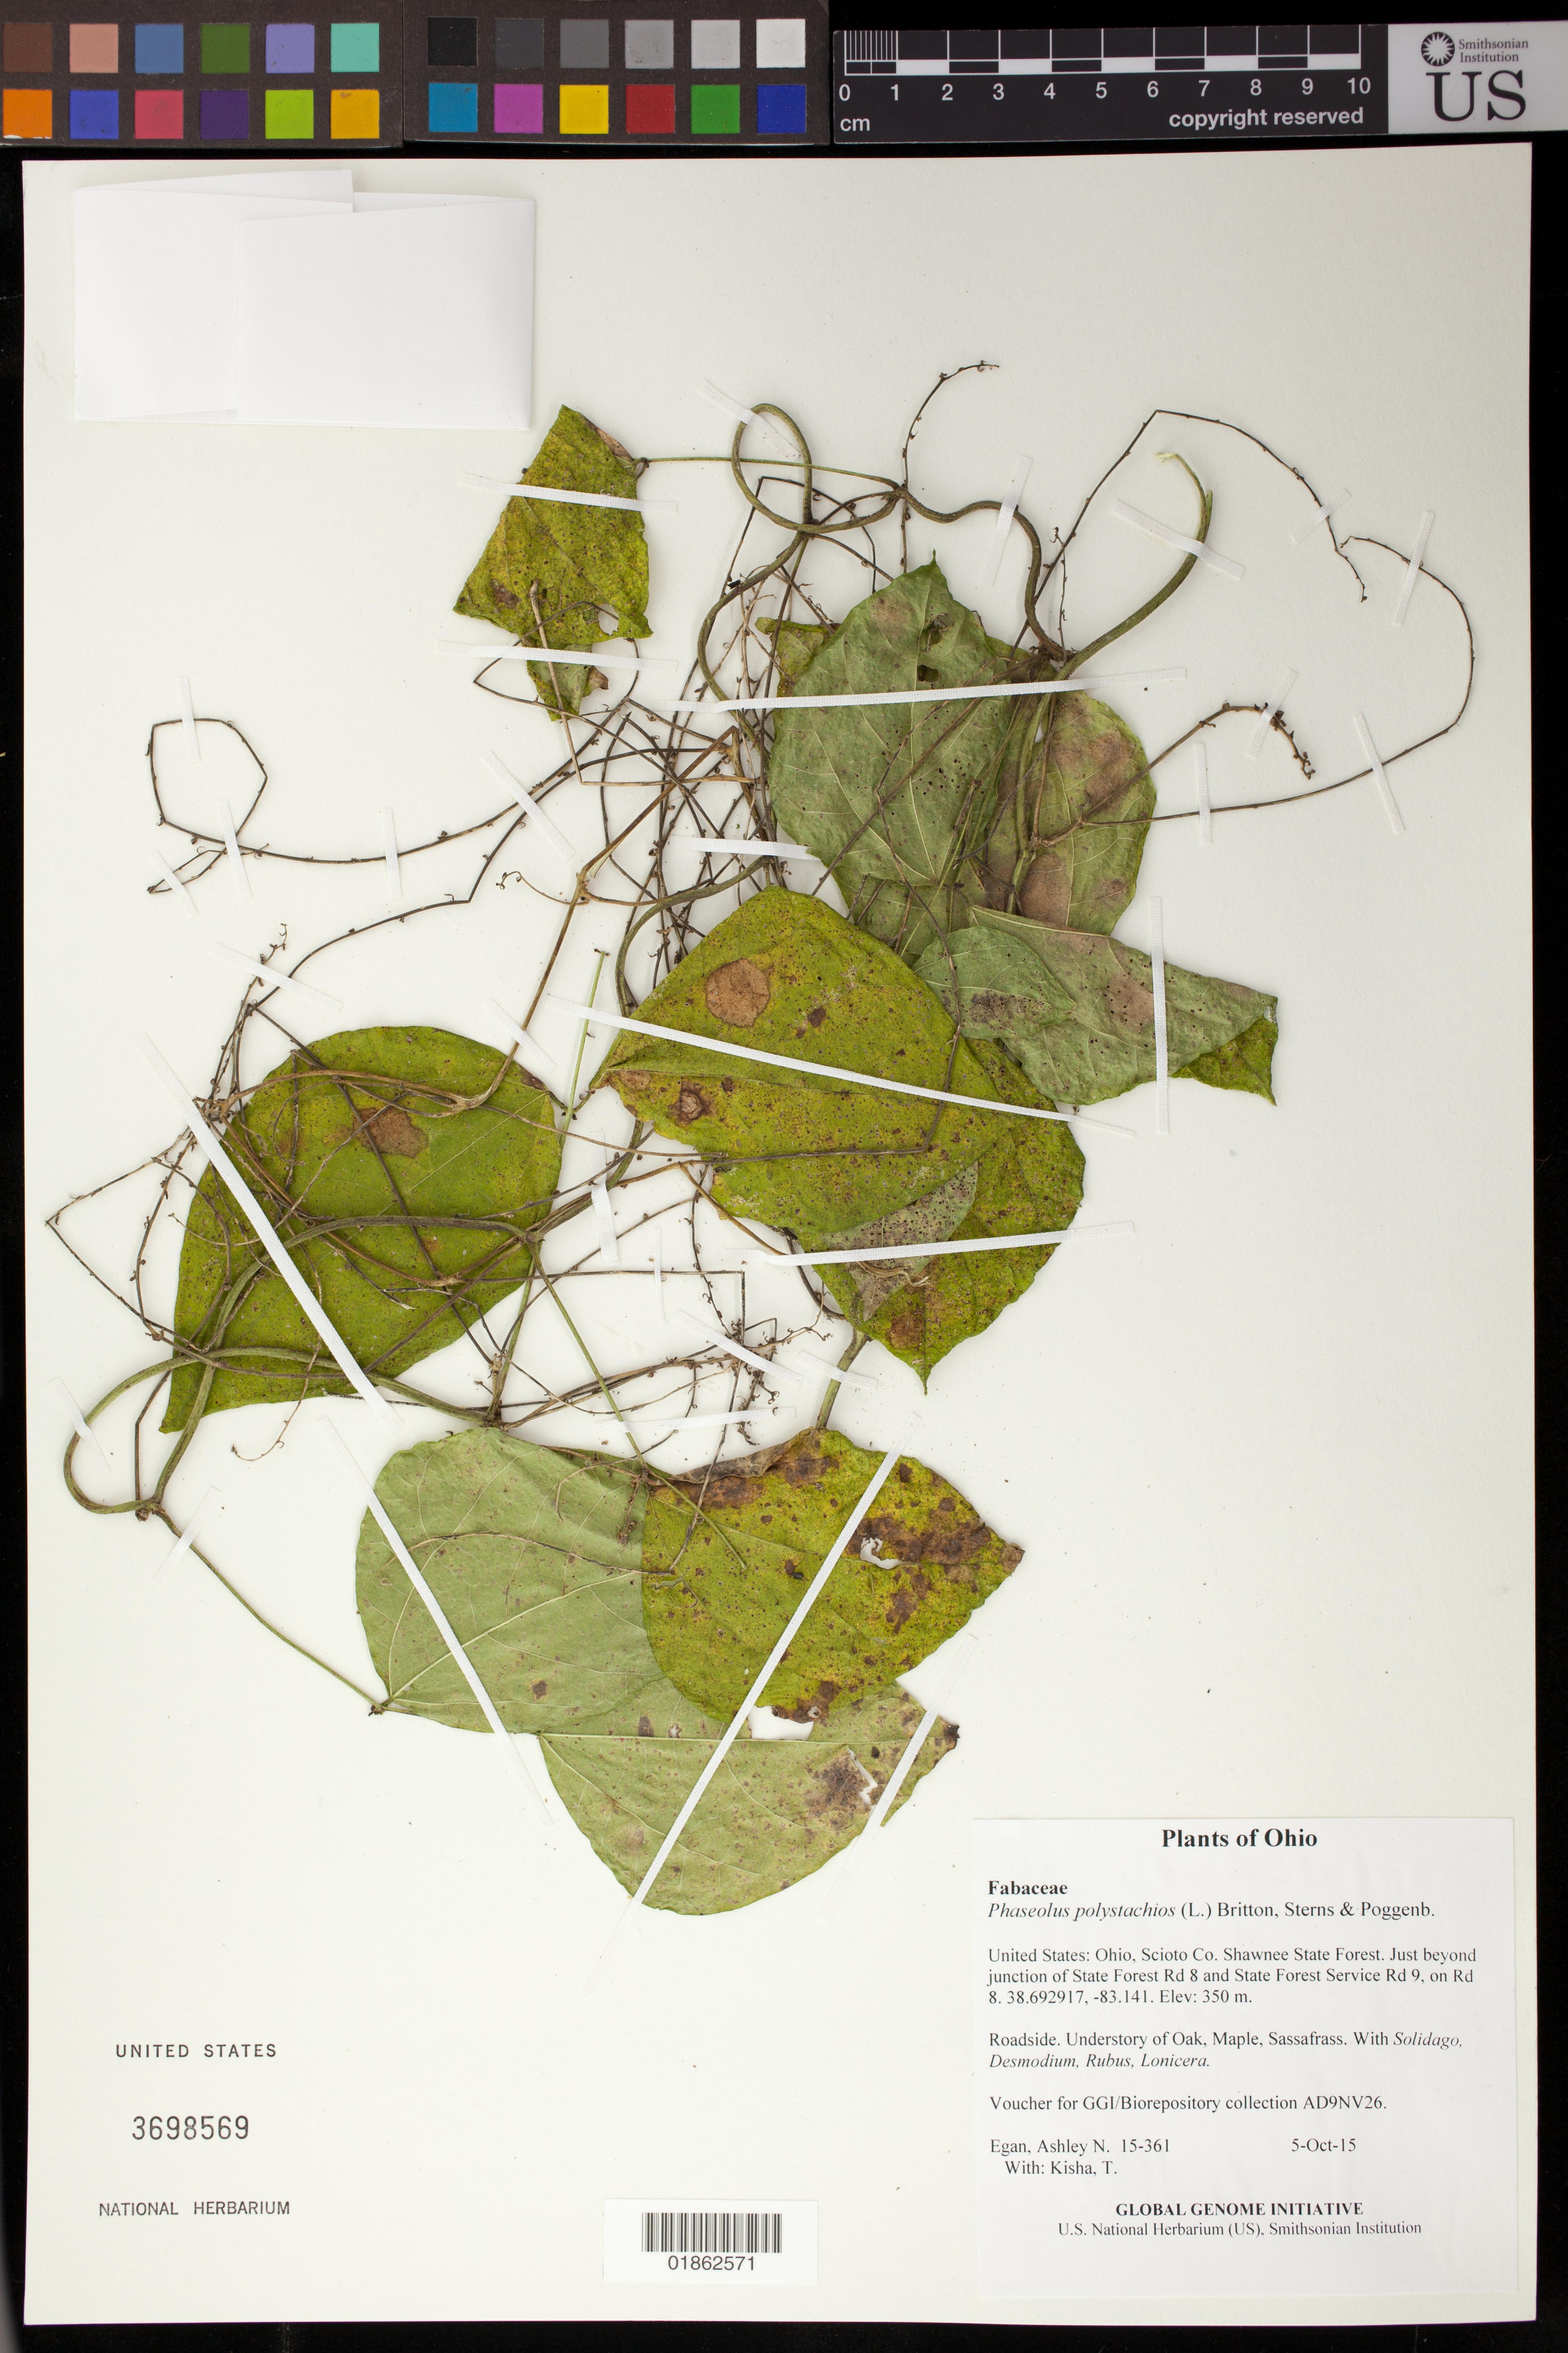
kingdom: Plantae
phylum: Tracheophyta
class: Magnoliopsida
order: Fabales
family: Fabaceae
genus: Phaseolus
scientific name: Phaseolus polystachios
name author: (L.) Britton, Stearns & Poggenb.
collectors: A. N. Egan & T. Kisha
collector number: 15-361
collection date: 2015-10-05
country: United States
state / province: Ohio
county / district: Scioto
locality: Shawnee State Forest. Just beyond junction of State Forest Rd 8 and State Forest Service Rd 9, on Rd 8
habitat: Roadside. Understory of Oak, Maple, Sassafrass. With Solidago, Desmodium, Rubus, Lonicera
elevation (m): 350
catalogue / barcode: US 3698569